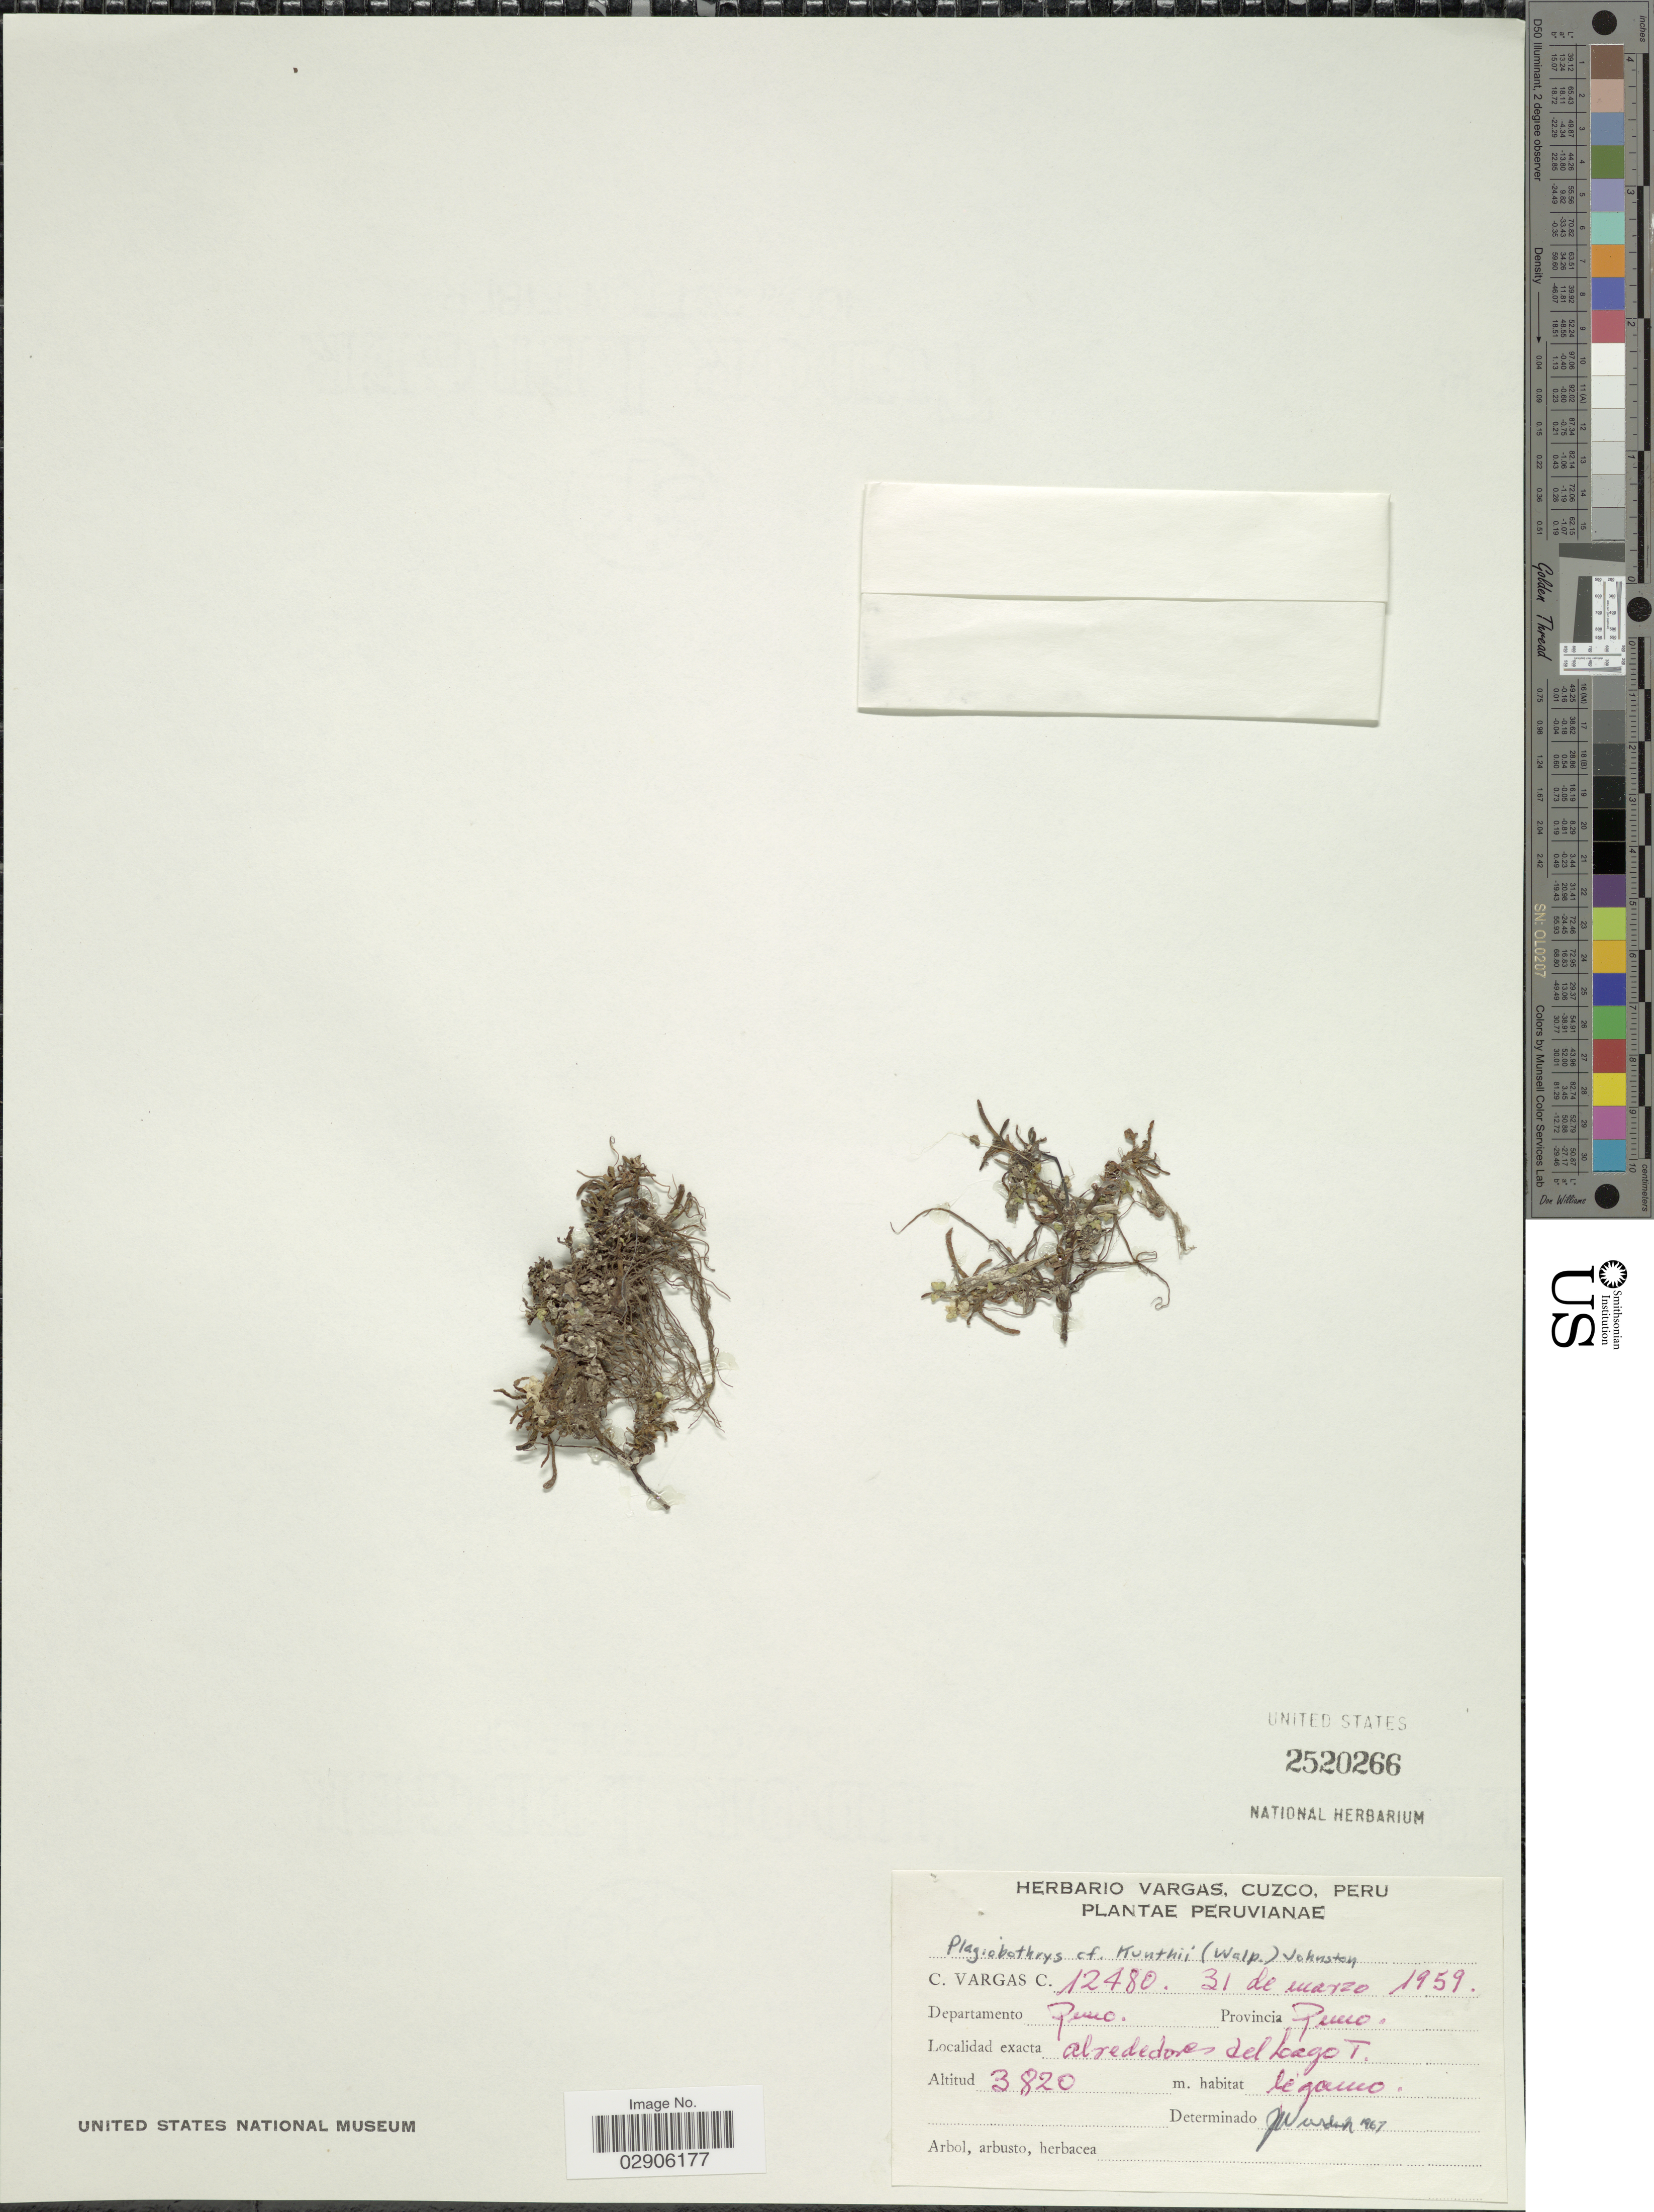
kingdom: Plantae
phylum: Tracheophyta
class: Magnoliopsida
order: Boraginales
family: Boraginaceae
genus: Plagiobothrys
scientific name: Plagiobothrys kunthii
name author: (Walp.) I.M. Johnst.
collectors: C. Vargas Calderón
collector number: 12480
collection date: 1959-03-31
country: Peru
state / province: Puno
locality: Departamento Puno, Provincia Puno, alrededores del Lago T.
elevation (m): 3820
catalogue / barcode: US 2520266